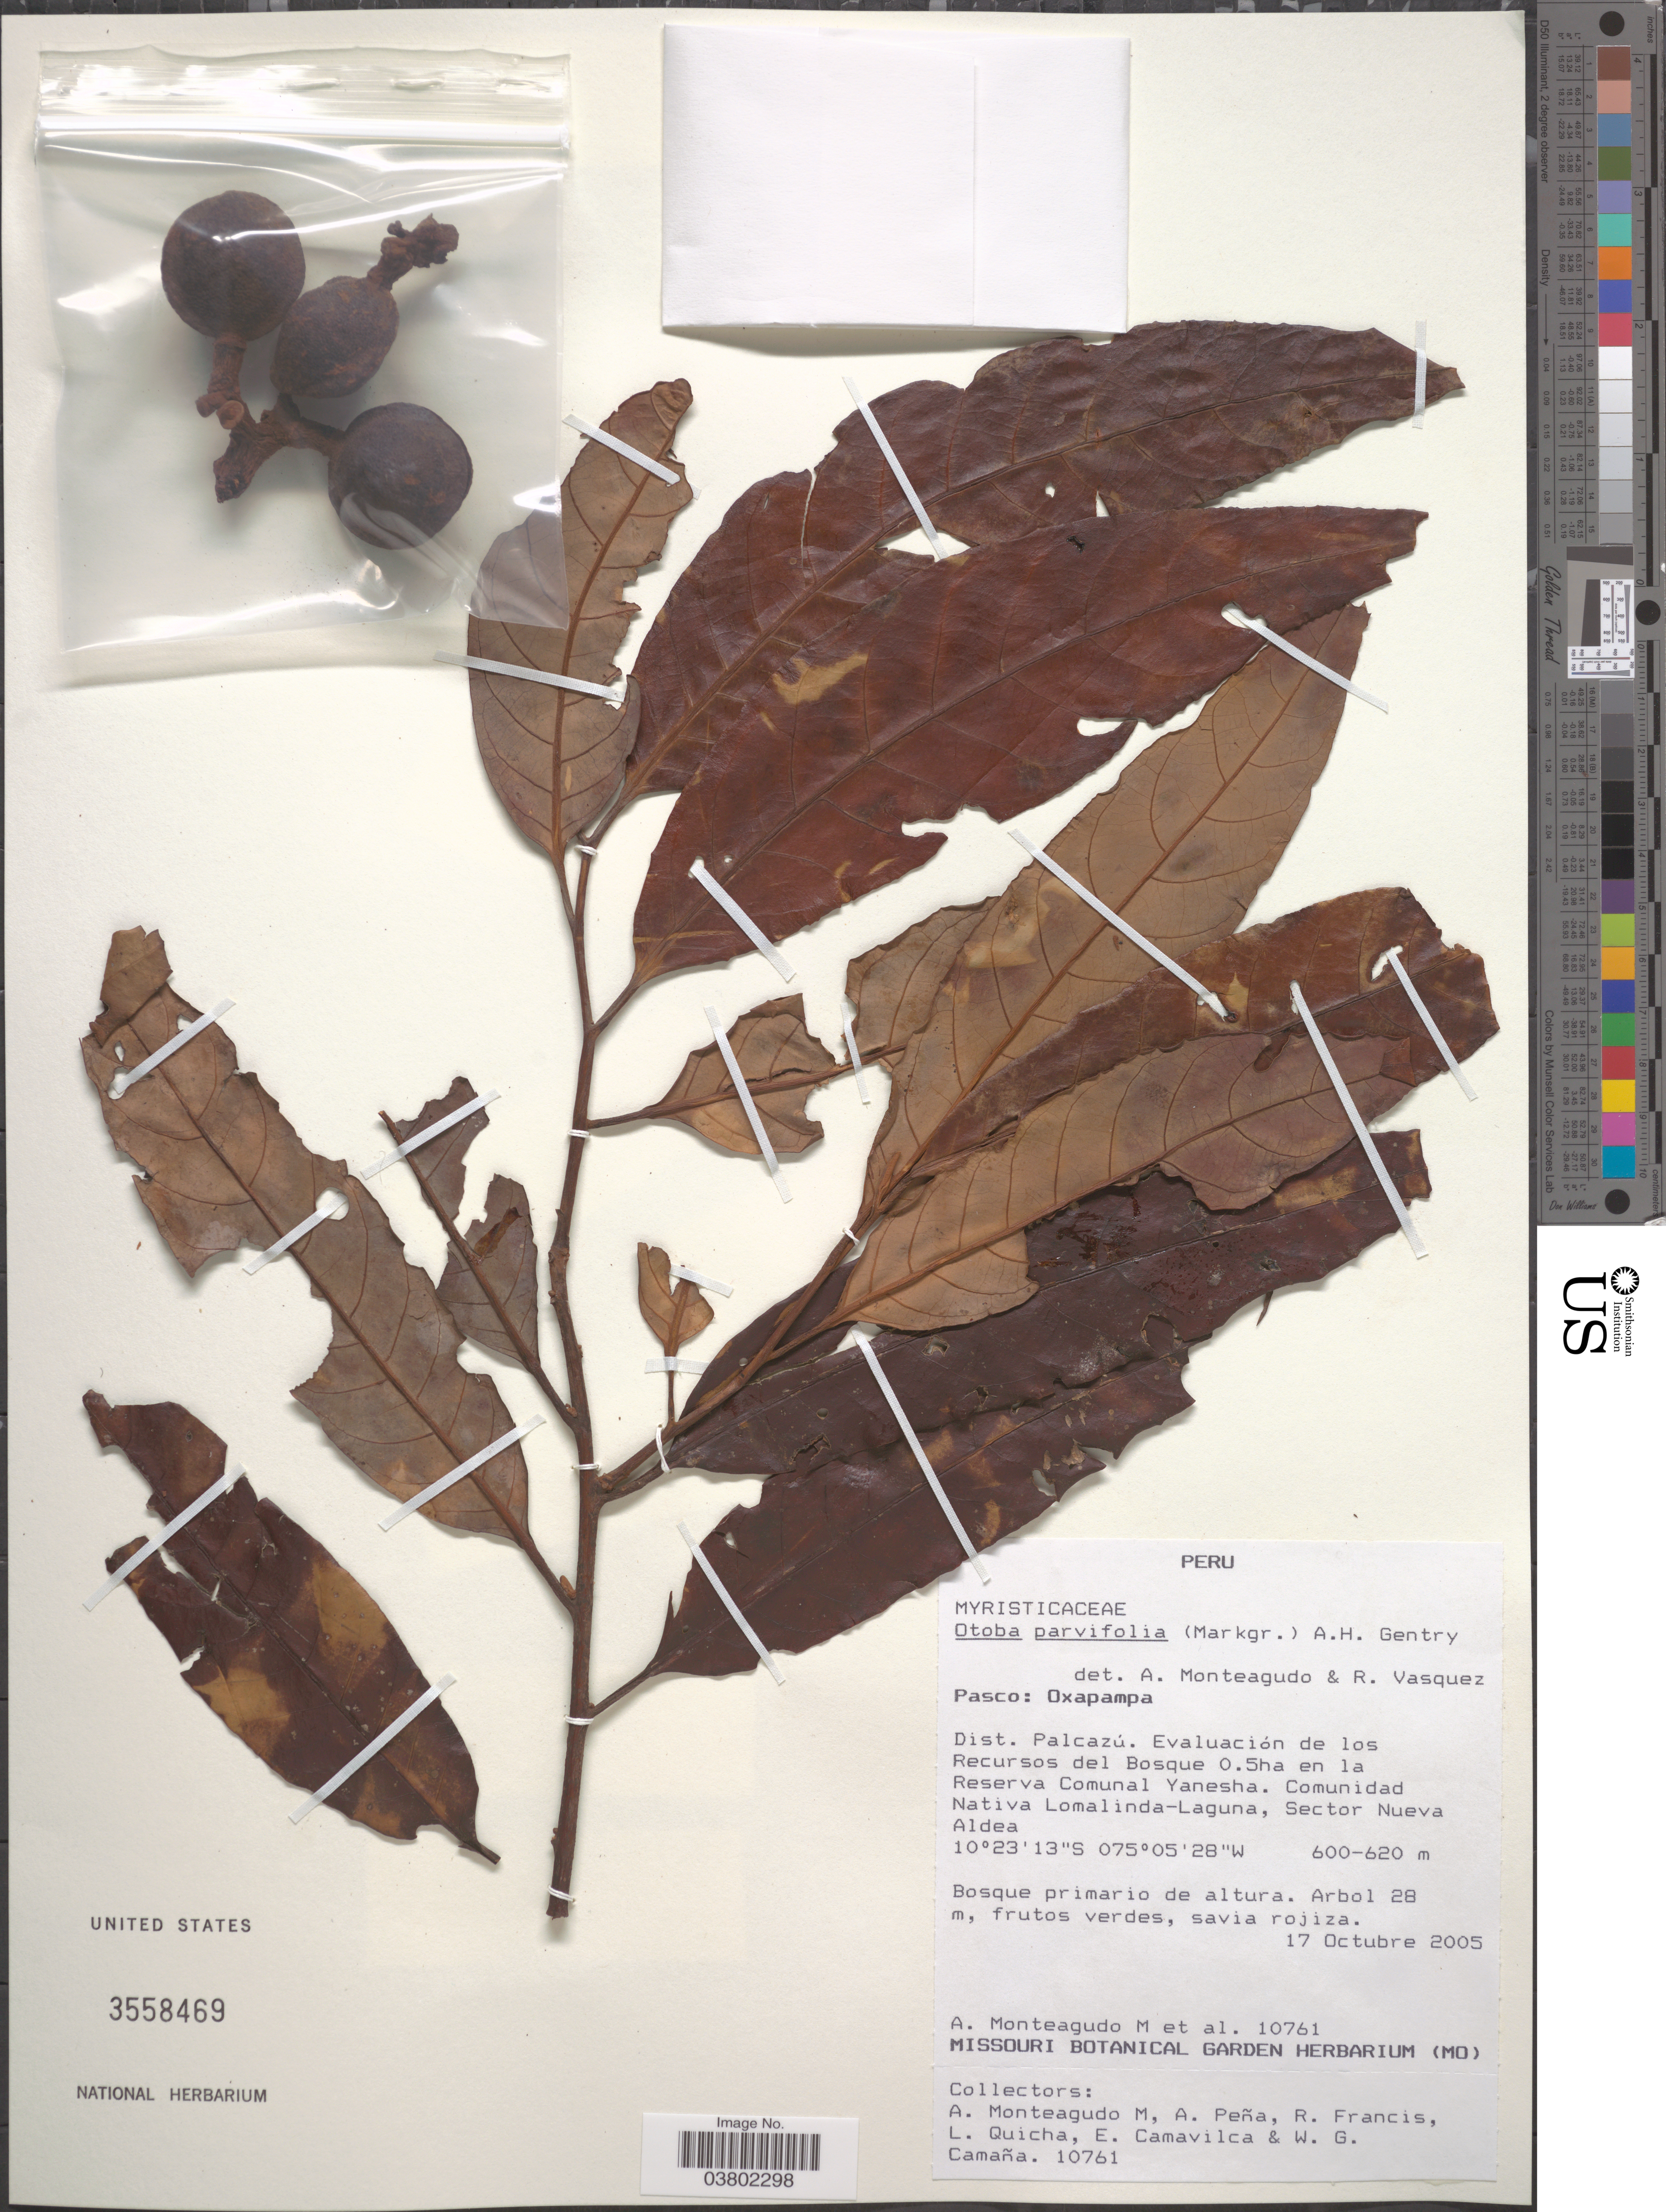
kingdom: Plantae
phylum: Tracheophyta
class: Magnoliopsida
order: Magnoliales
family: Myristicaceae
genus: Otoba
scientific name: Otoba parvifolia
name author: (Markgr.) A.H. Gentry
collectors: A. Monteagudo, M. Peña, R. Francis, L. Quicha & et al.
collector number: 10761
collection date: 2005-10-17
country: Peru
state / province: Pasco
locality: Oxapampa. Dist. Palcazú. Evaluación de los Recursos del Bosque 0.5ha en la Reserva Comunal Yanesha. Comunidad Nativa Lomalinda - Laguna, Sector Nueva Aldea.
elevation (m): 600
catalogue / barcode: US 3558469